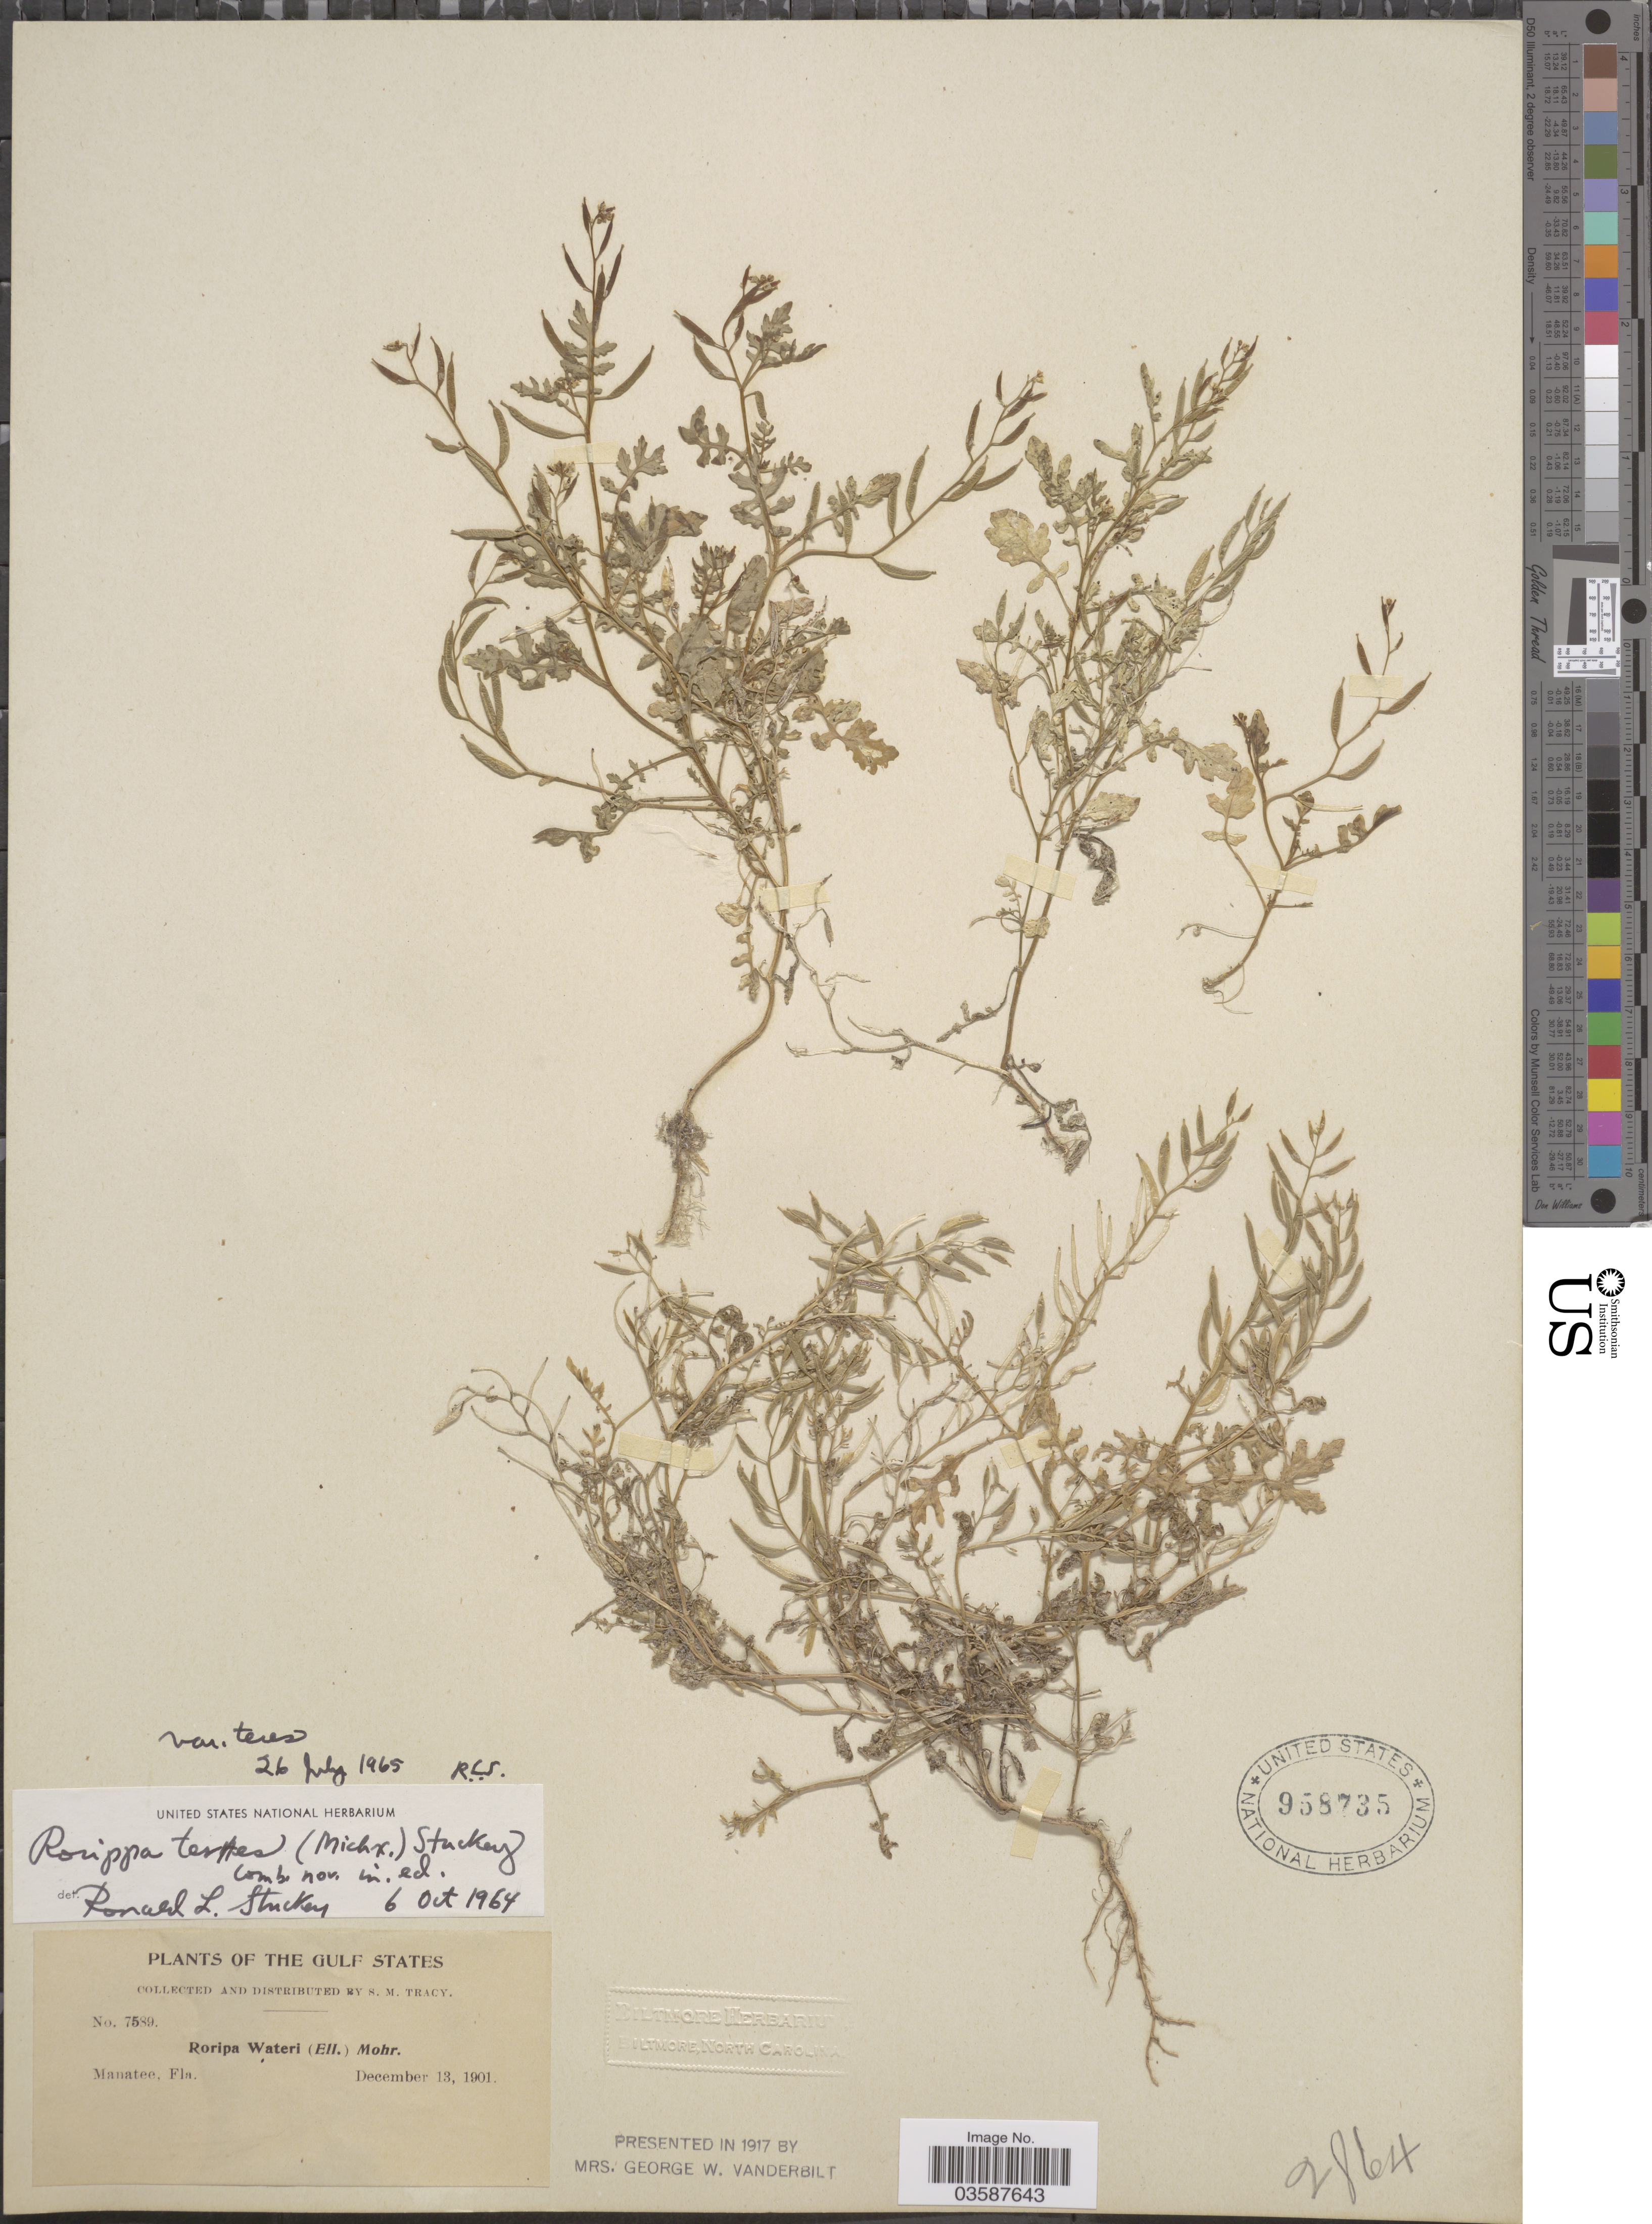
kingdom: Plantae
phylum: Tracheophyta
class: Magnoliopsida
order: Brassicales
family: Brassicaceae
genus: Rorippa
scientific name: Rorippa teres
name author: (Michx.) Stuckey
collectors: S. M. Tracy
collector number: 7539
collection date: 1901-12-13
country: United States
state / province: Florida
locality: The Gulf States. Manatee.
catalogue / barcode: US 958735